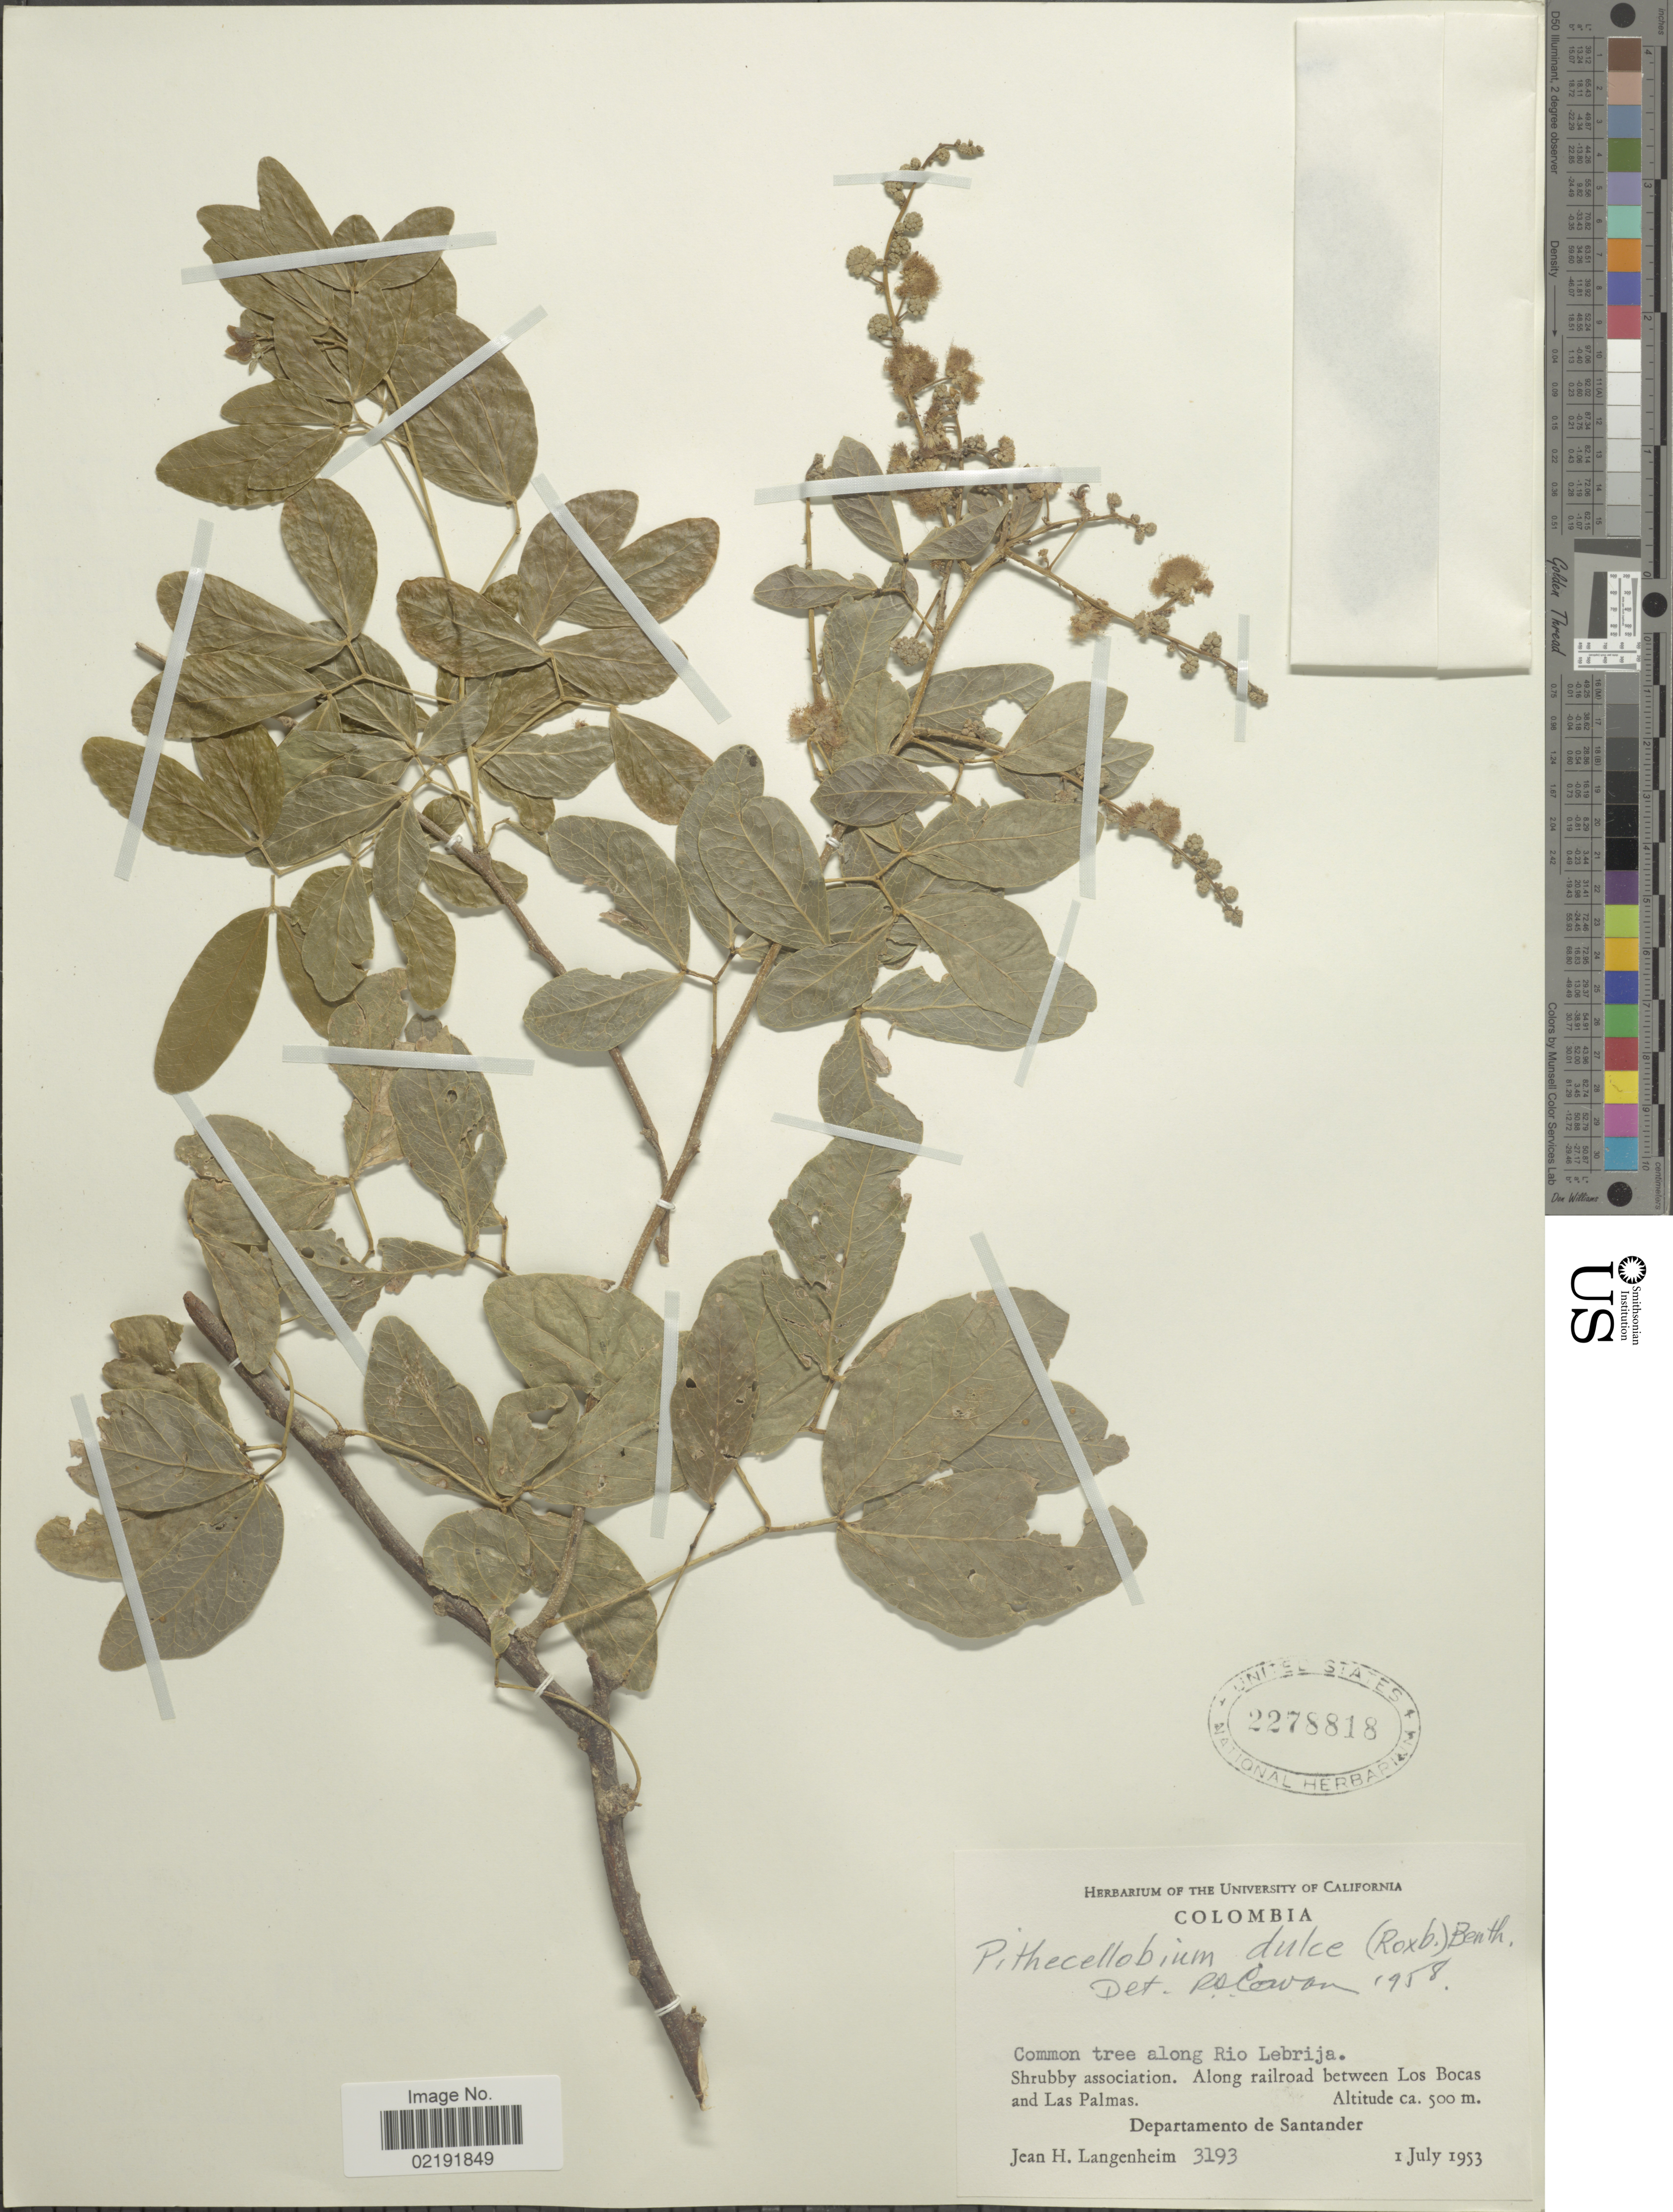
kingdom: Plantae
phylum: Tracheophyta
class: Magnoliopsida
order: Fabales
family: Fabaceae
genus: Pithecellobium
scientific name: Pithecellobium dulce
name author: (Roxb.) Benth.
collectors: J. H. Langenheim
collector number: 3193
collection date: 1953-07-01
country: Colombia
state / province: Santander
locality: Common tree along Rio Lebrija. Along railroad between Los Bocas and Las Palmas. Departamento de Santander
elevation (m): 500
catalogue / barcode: US 2278818